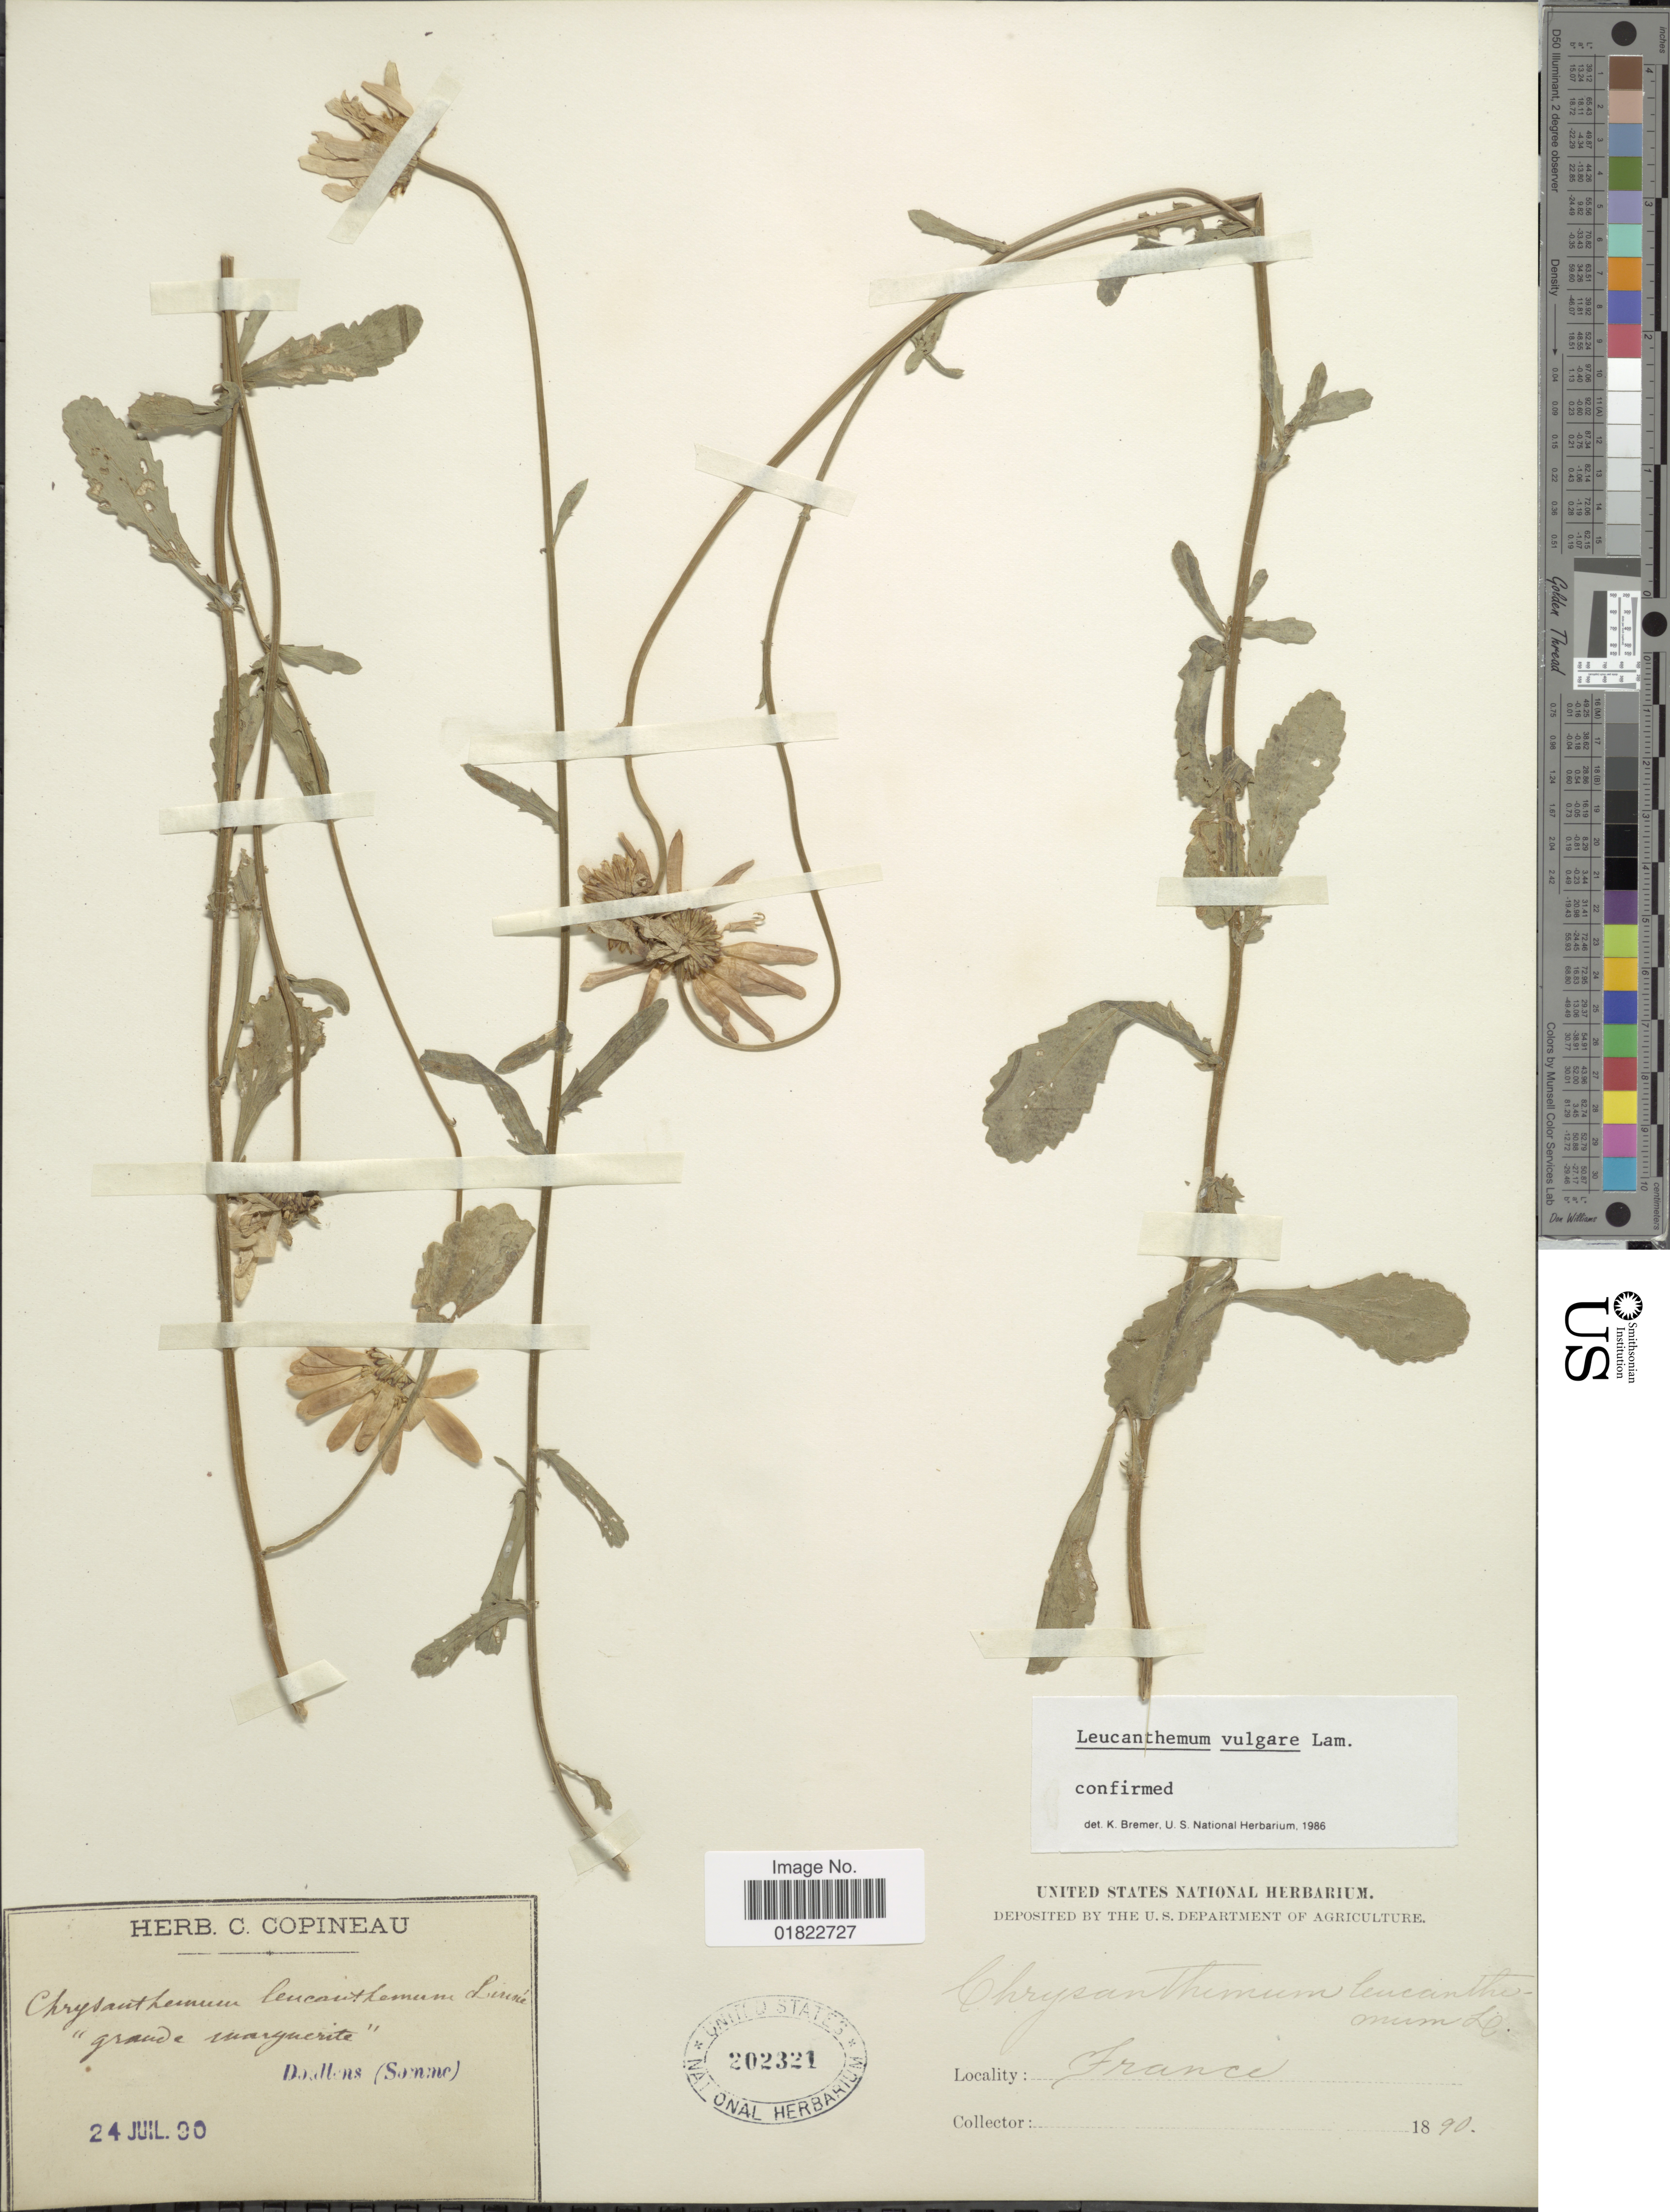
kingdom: Plantae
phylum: Tracheophyta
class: Magnoliopsida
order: Asterales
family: Asteraceae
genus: Leucanthemum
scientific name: Leucanthemum vulgare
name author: Lam.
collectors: ex herb. C. Copineau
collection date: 1890-07-24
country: France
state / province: Hauts-de-France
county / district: Somme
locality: Doullens (Somme)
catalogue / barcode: US 202321